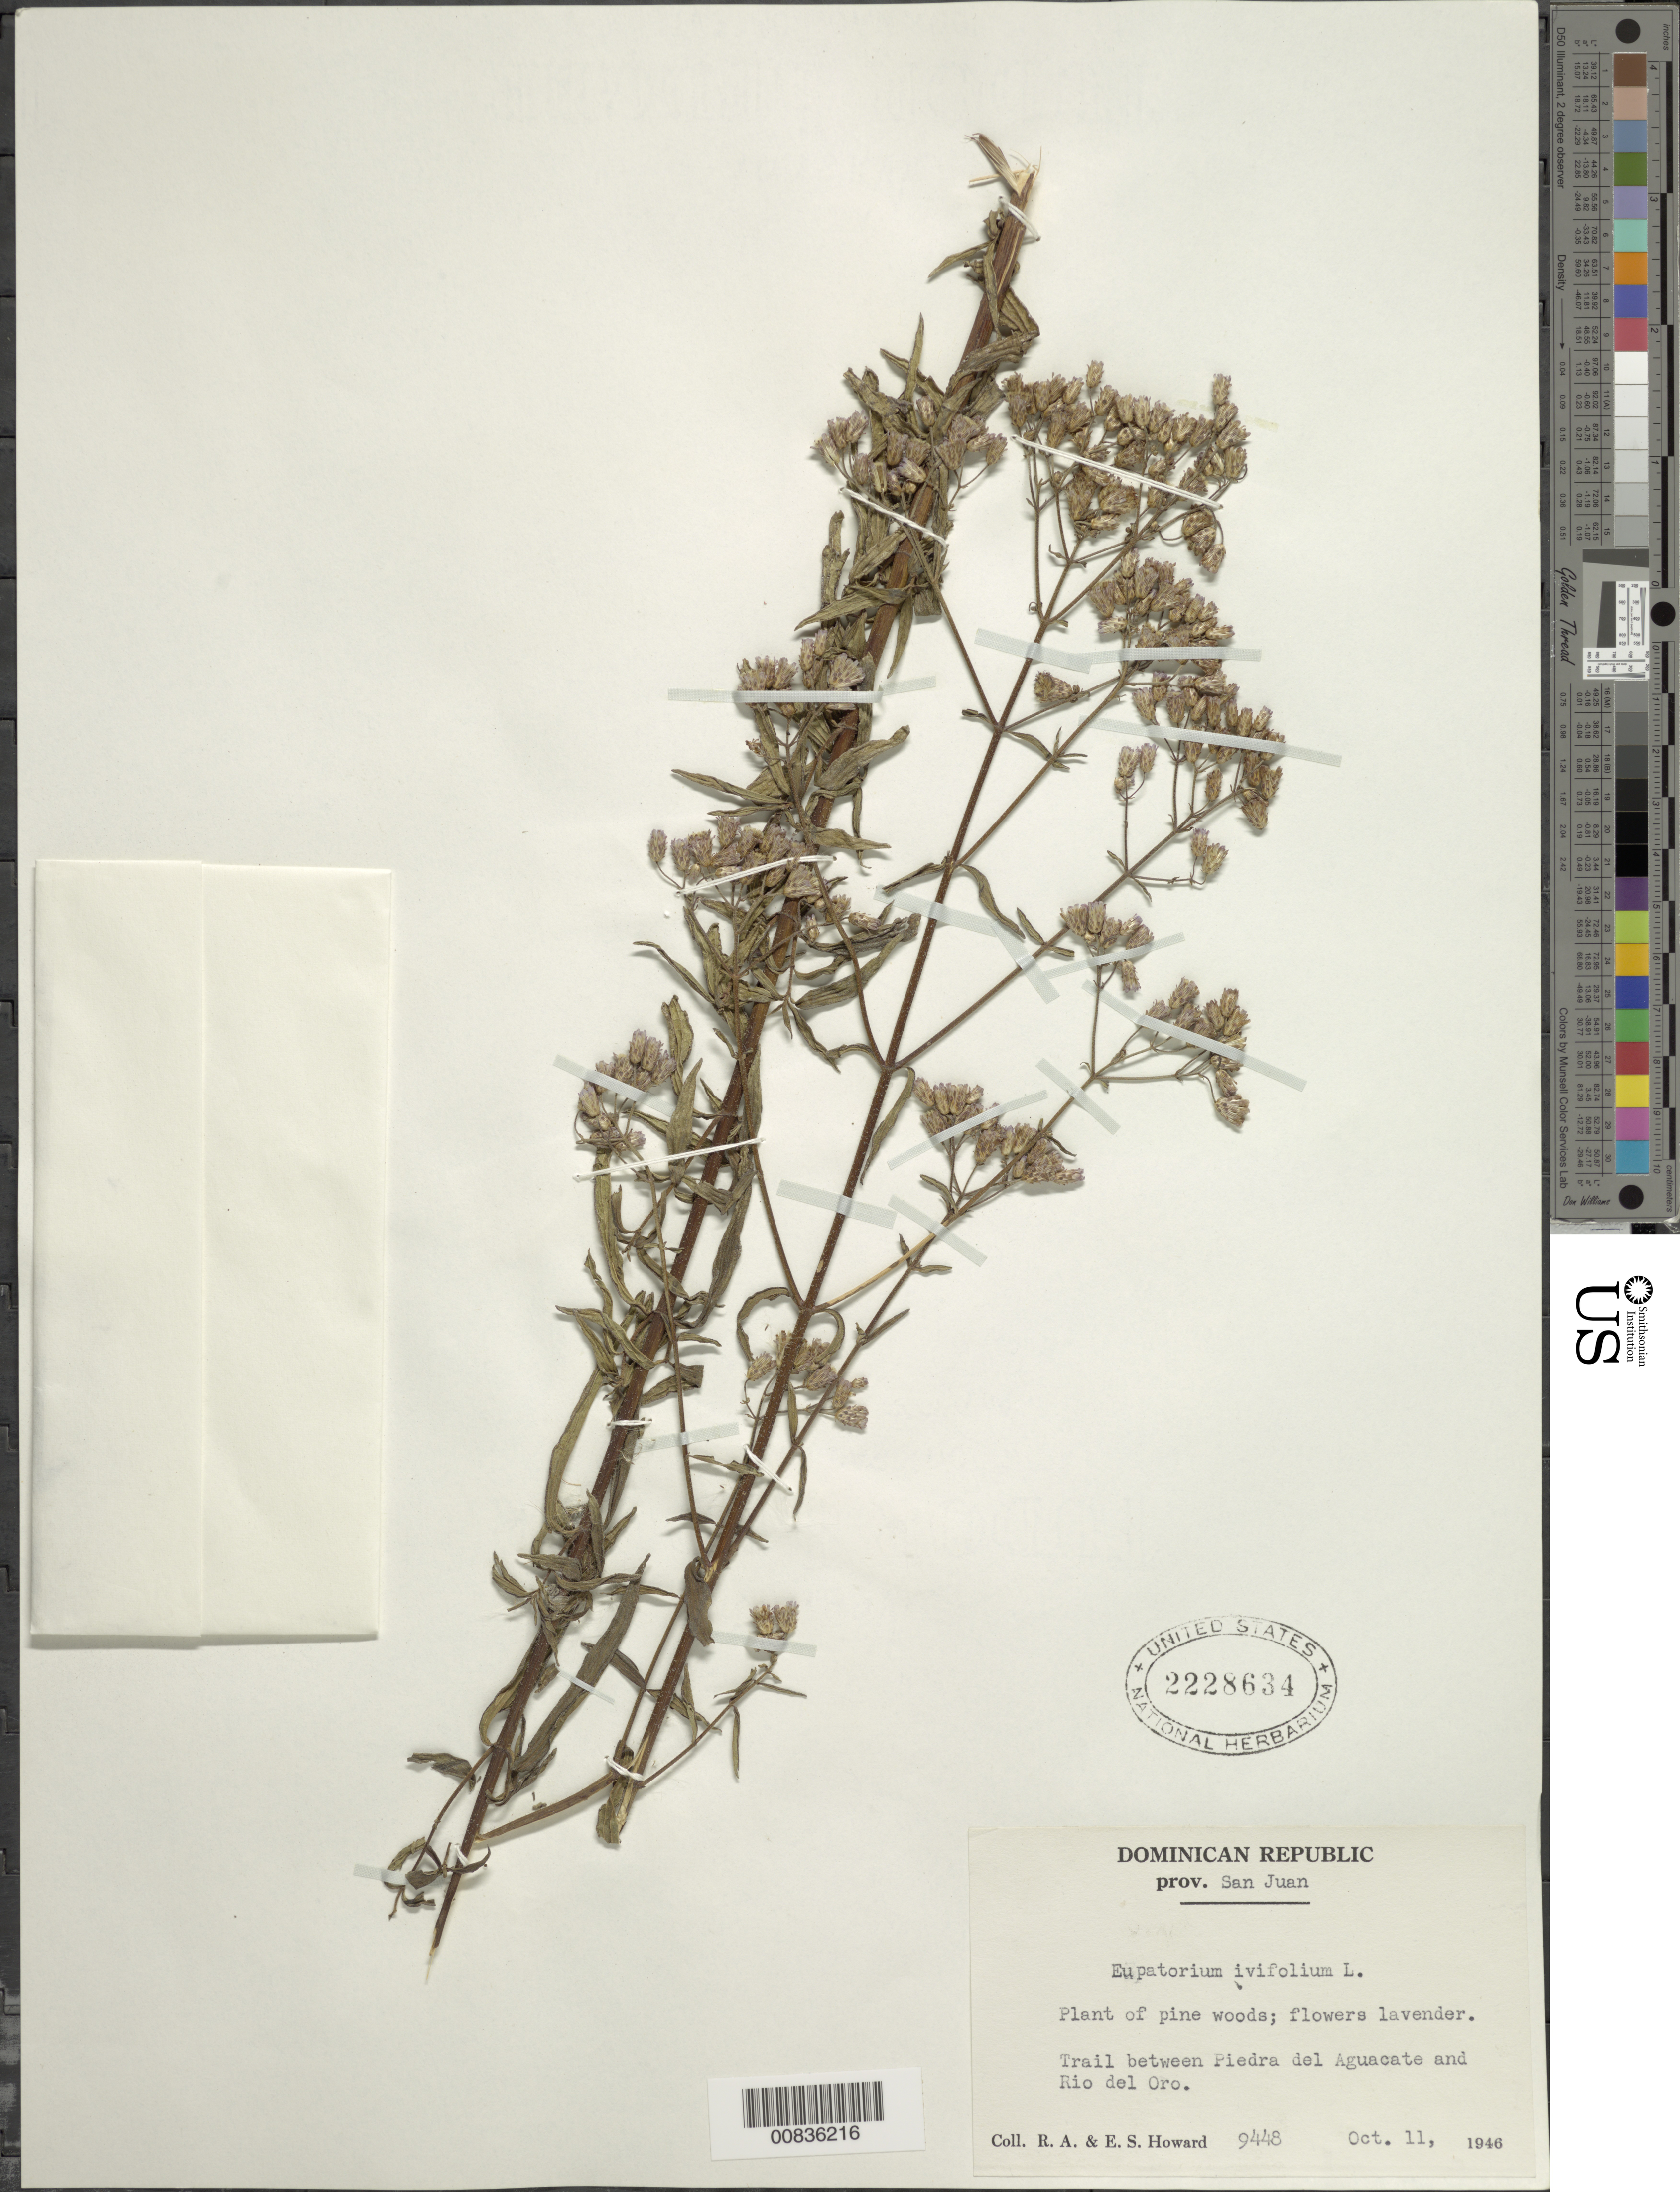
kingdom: Plantae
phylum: Tracheophyta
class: Magnoliopsida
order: Asterales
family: Asteraceae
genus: Chromolaena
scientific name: Chromolaena ivaefolia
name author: (L.) R.M. King & H. Rob.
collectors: R. A. Howard & E. S. Howard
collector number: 9448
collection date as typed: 11 Oct 1946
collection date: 1946-10-11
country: Dominican Republic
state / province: San Juan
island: Hispaniola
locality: Trail between Piedra del Aguacate and Rio del Oro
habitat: Pine woods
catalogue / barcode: US 2228634